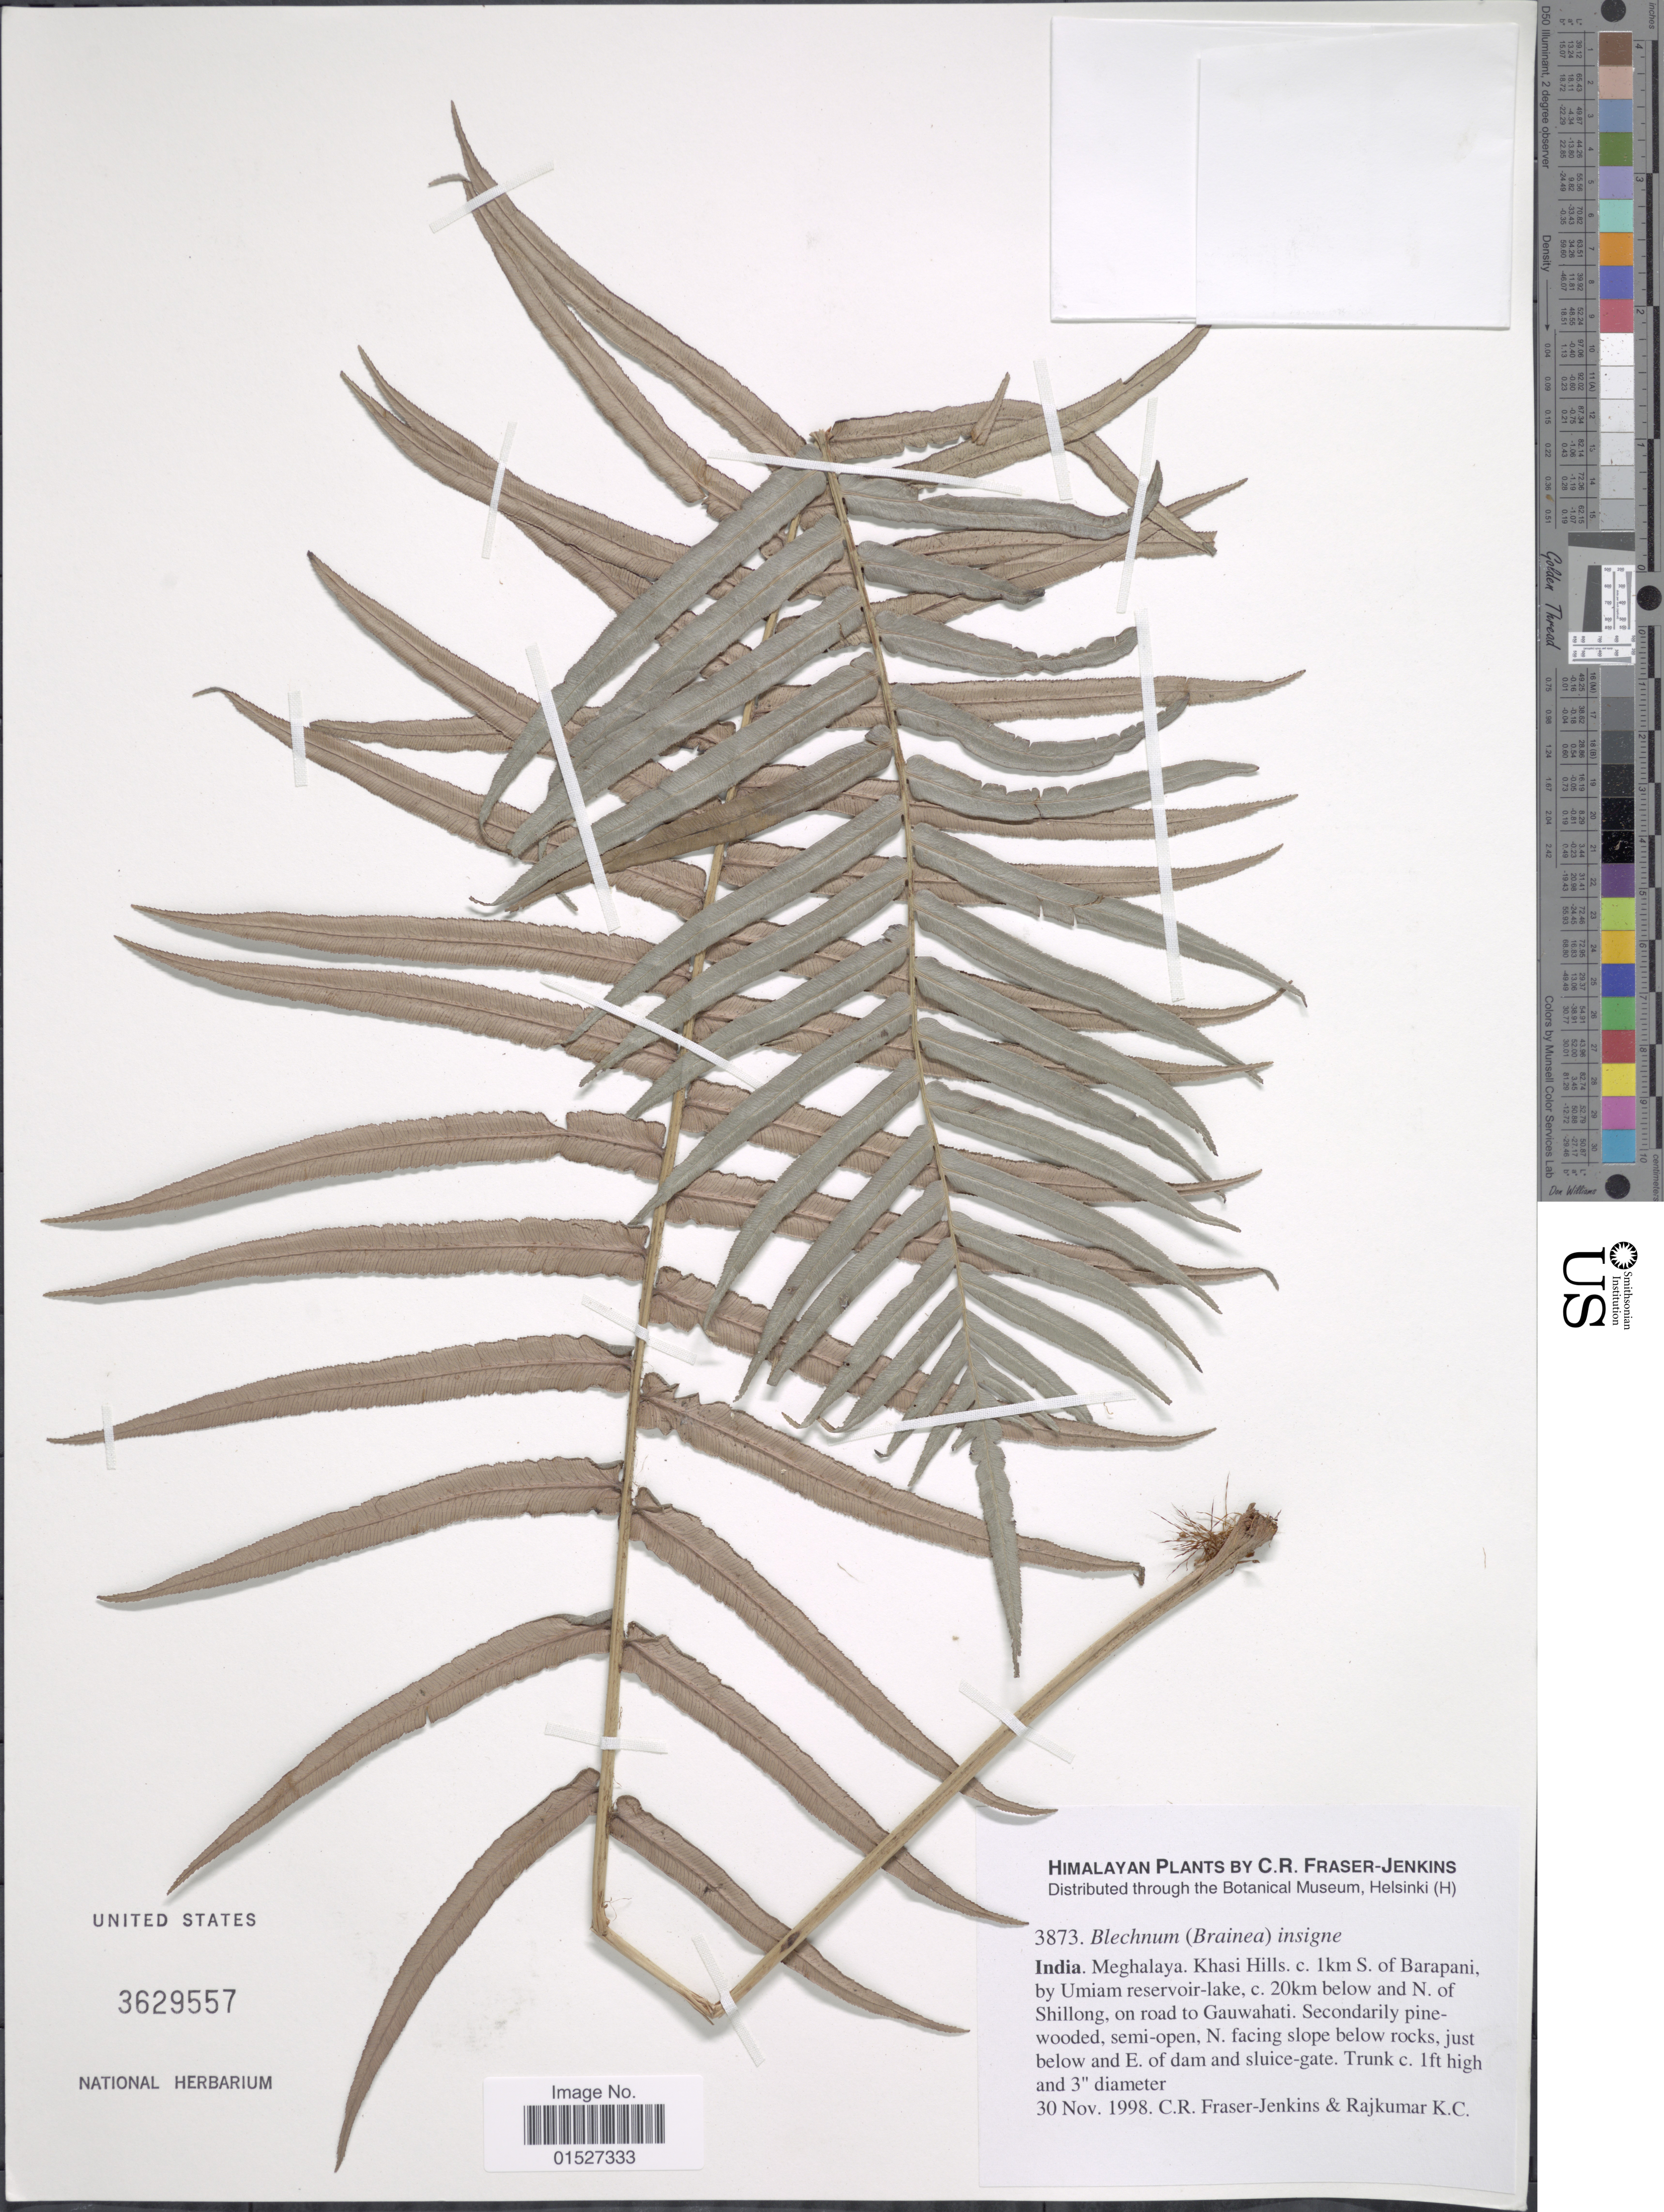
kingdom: Plantae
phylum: Tracheophyta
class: Polypodiopsida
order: Polypodiales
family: Blechnaceae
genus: Blechnum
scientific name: Blechnum insigne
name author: (Hook.) J. Sm.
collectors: C. R. Fraser-Jenkins & K. Rajkumar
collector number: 3873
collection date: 1998-11-30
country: India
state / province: Meghalaya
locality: Khasi Hills. c. 1km S. of Barapani, by Umiam reservoir-lake, c. 20km below and N. of Shillong, on road to Gauwahati.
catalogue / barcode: US 3629557